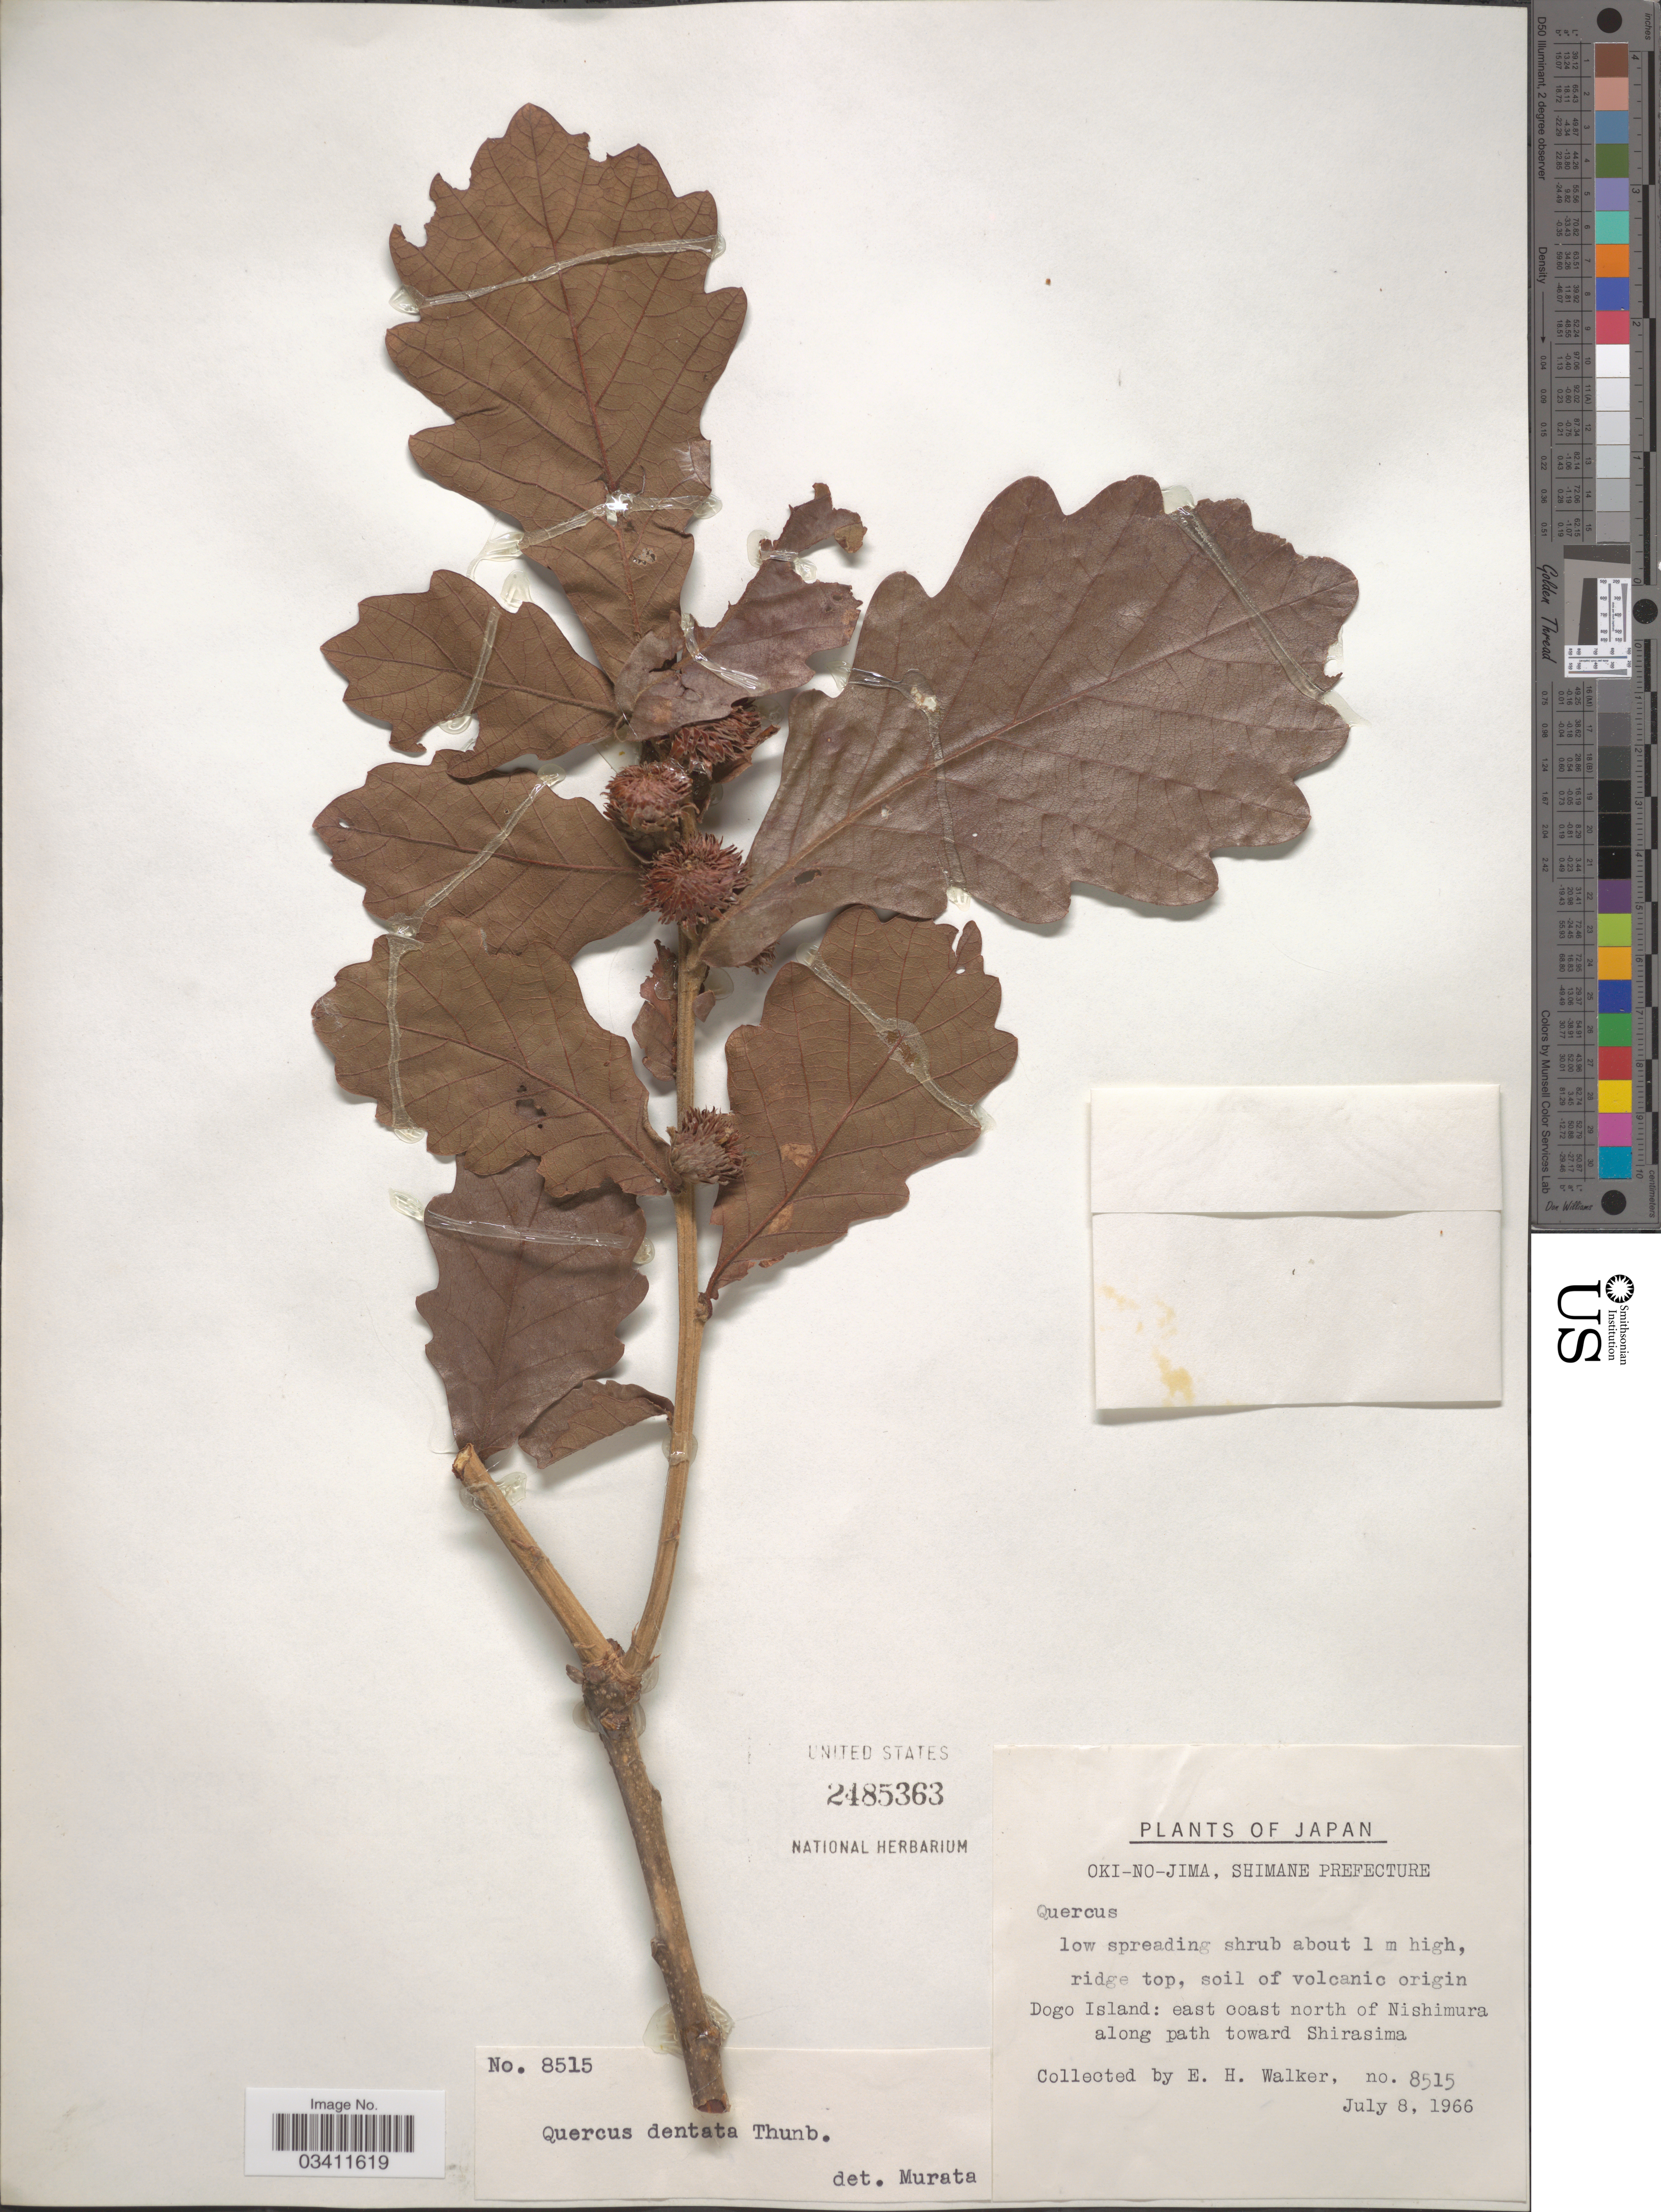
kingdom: Plantae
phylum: Tracheophyta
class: Magnoliopsida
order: Fagales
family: Fagaceae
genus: Quercus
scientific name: Quercus dentata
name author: Thunb.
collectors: E. H. Walker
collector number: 8515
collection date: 1966-07-08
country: Japan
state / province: Simane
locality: Oki-no-jima, Shimane Prefecture. Dogo Island: east coast north of Nishimura along path toward Shirasima.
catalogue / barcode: US 2485363